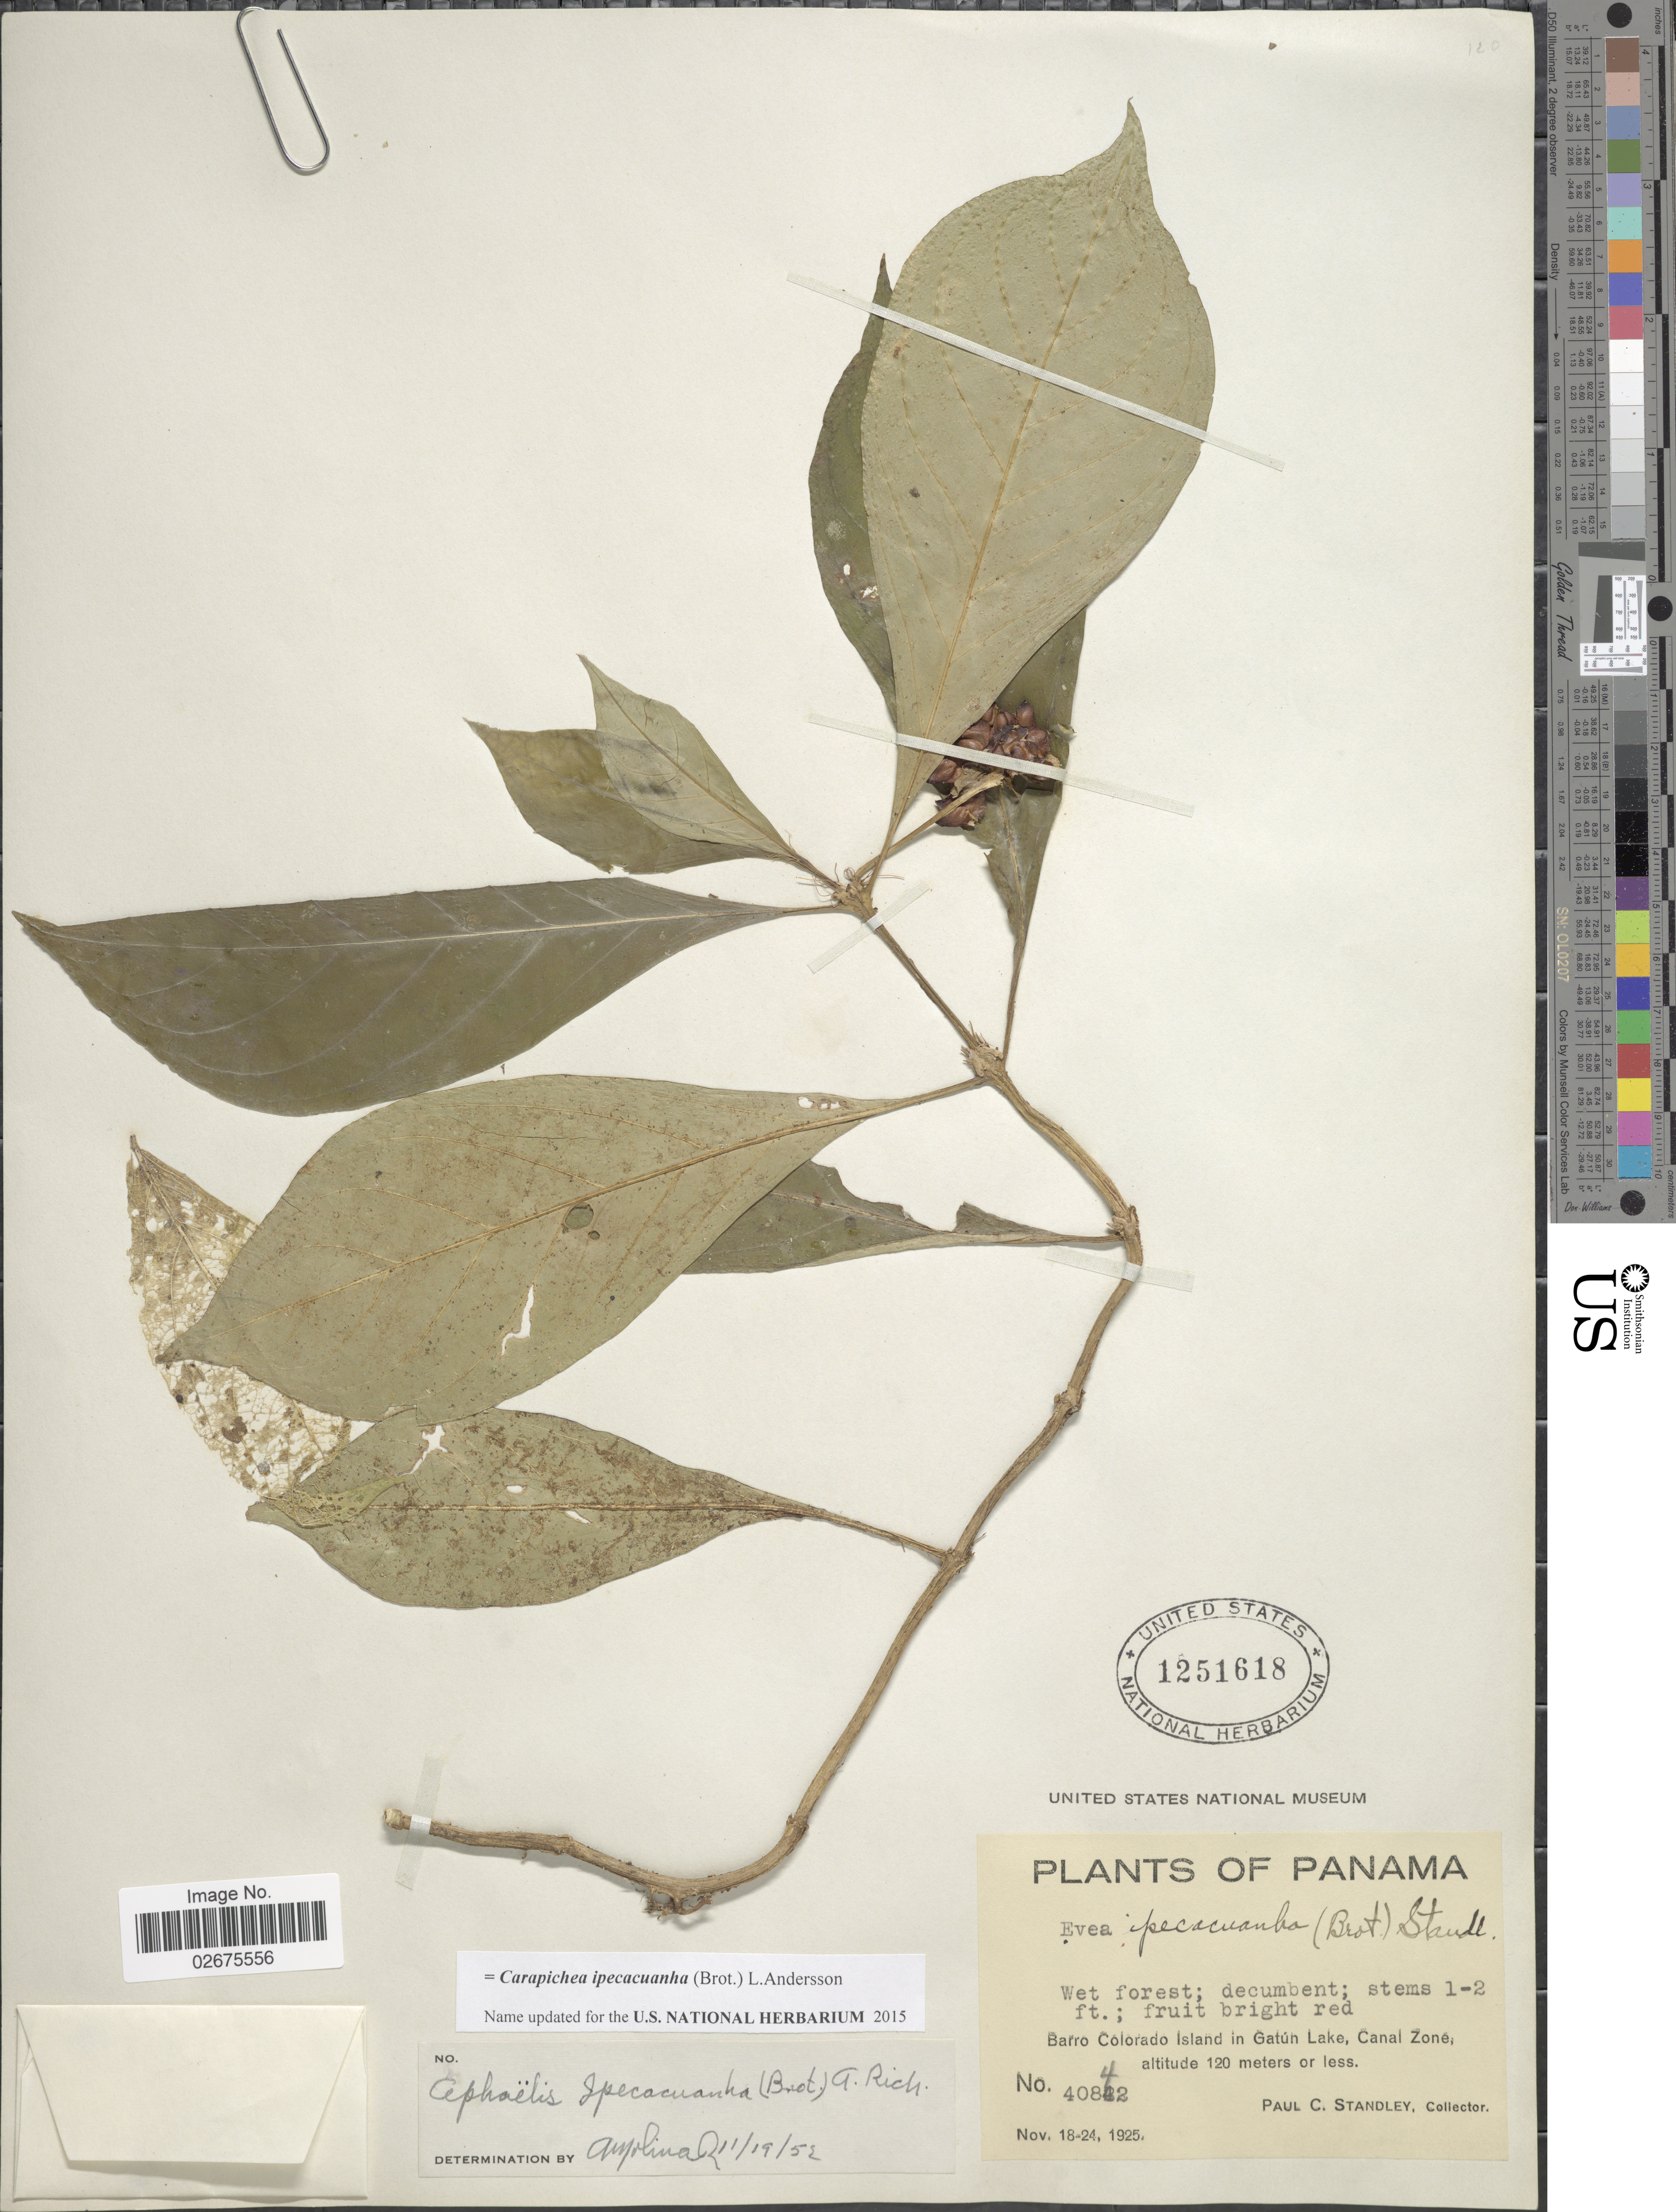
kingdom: Plantae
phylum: Tracheophyta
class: Magnoliopsida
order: Gentianales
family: Rubiaceae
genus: Carapichea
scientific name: Carapichea ipecacuanha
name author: (Brot.) L. Andersson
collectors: P. C. Standley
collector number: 40842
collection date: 1925-11-18/1925-11-24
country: Panama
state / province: Panamá Oeste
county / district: Canal Zone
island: Barro Colorado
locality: Barro Colorado Island in Gatun Lake, Canal Zone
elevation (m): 120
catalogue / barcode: US 1251618